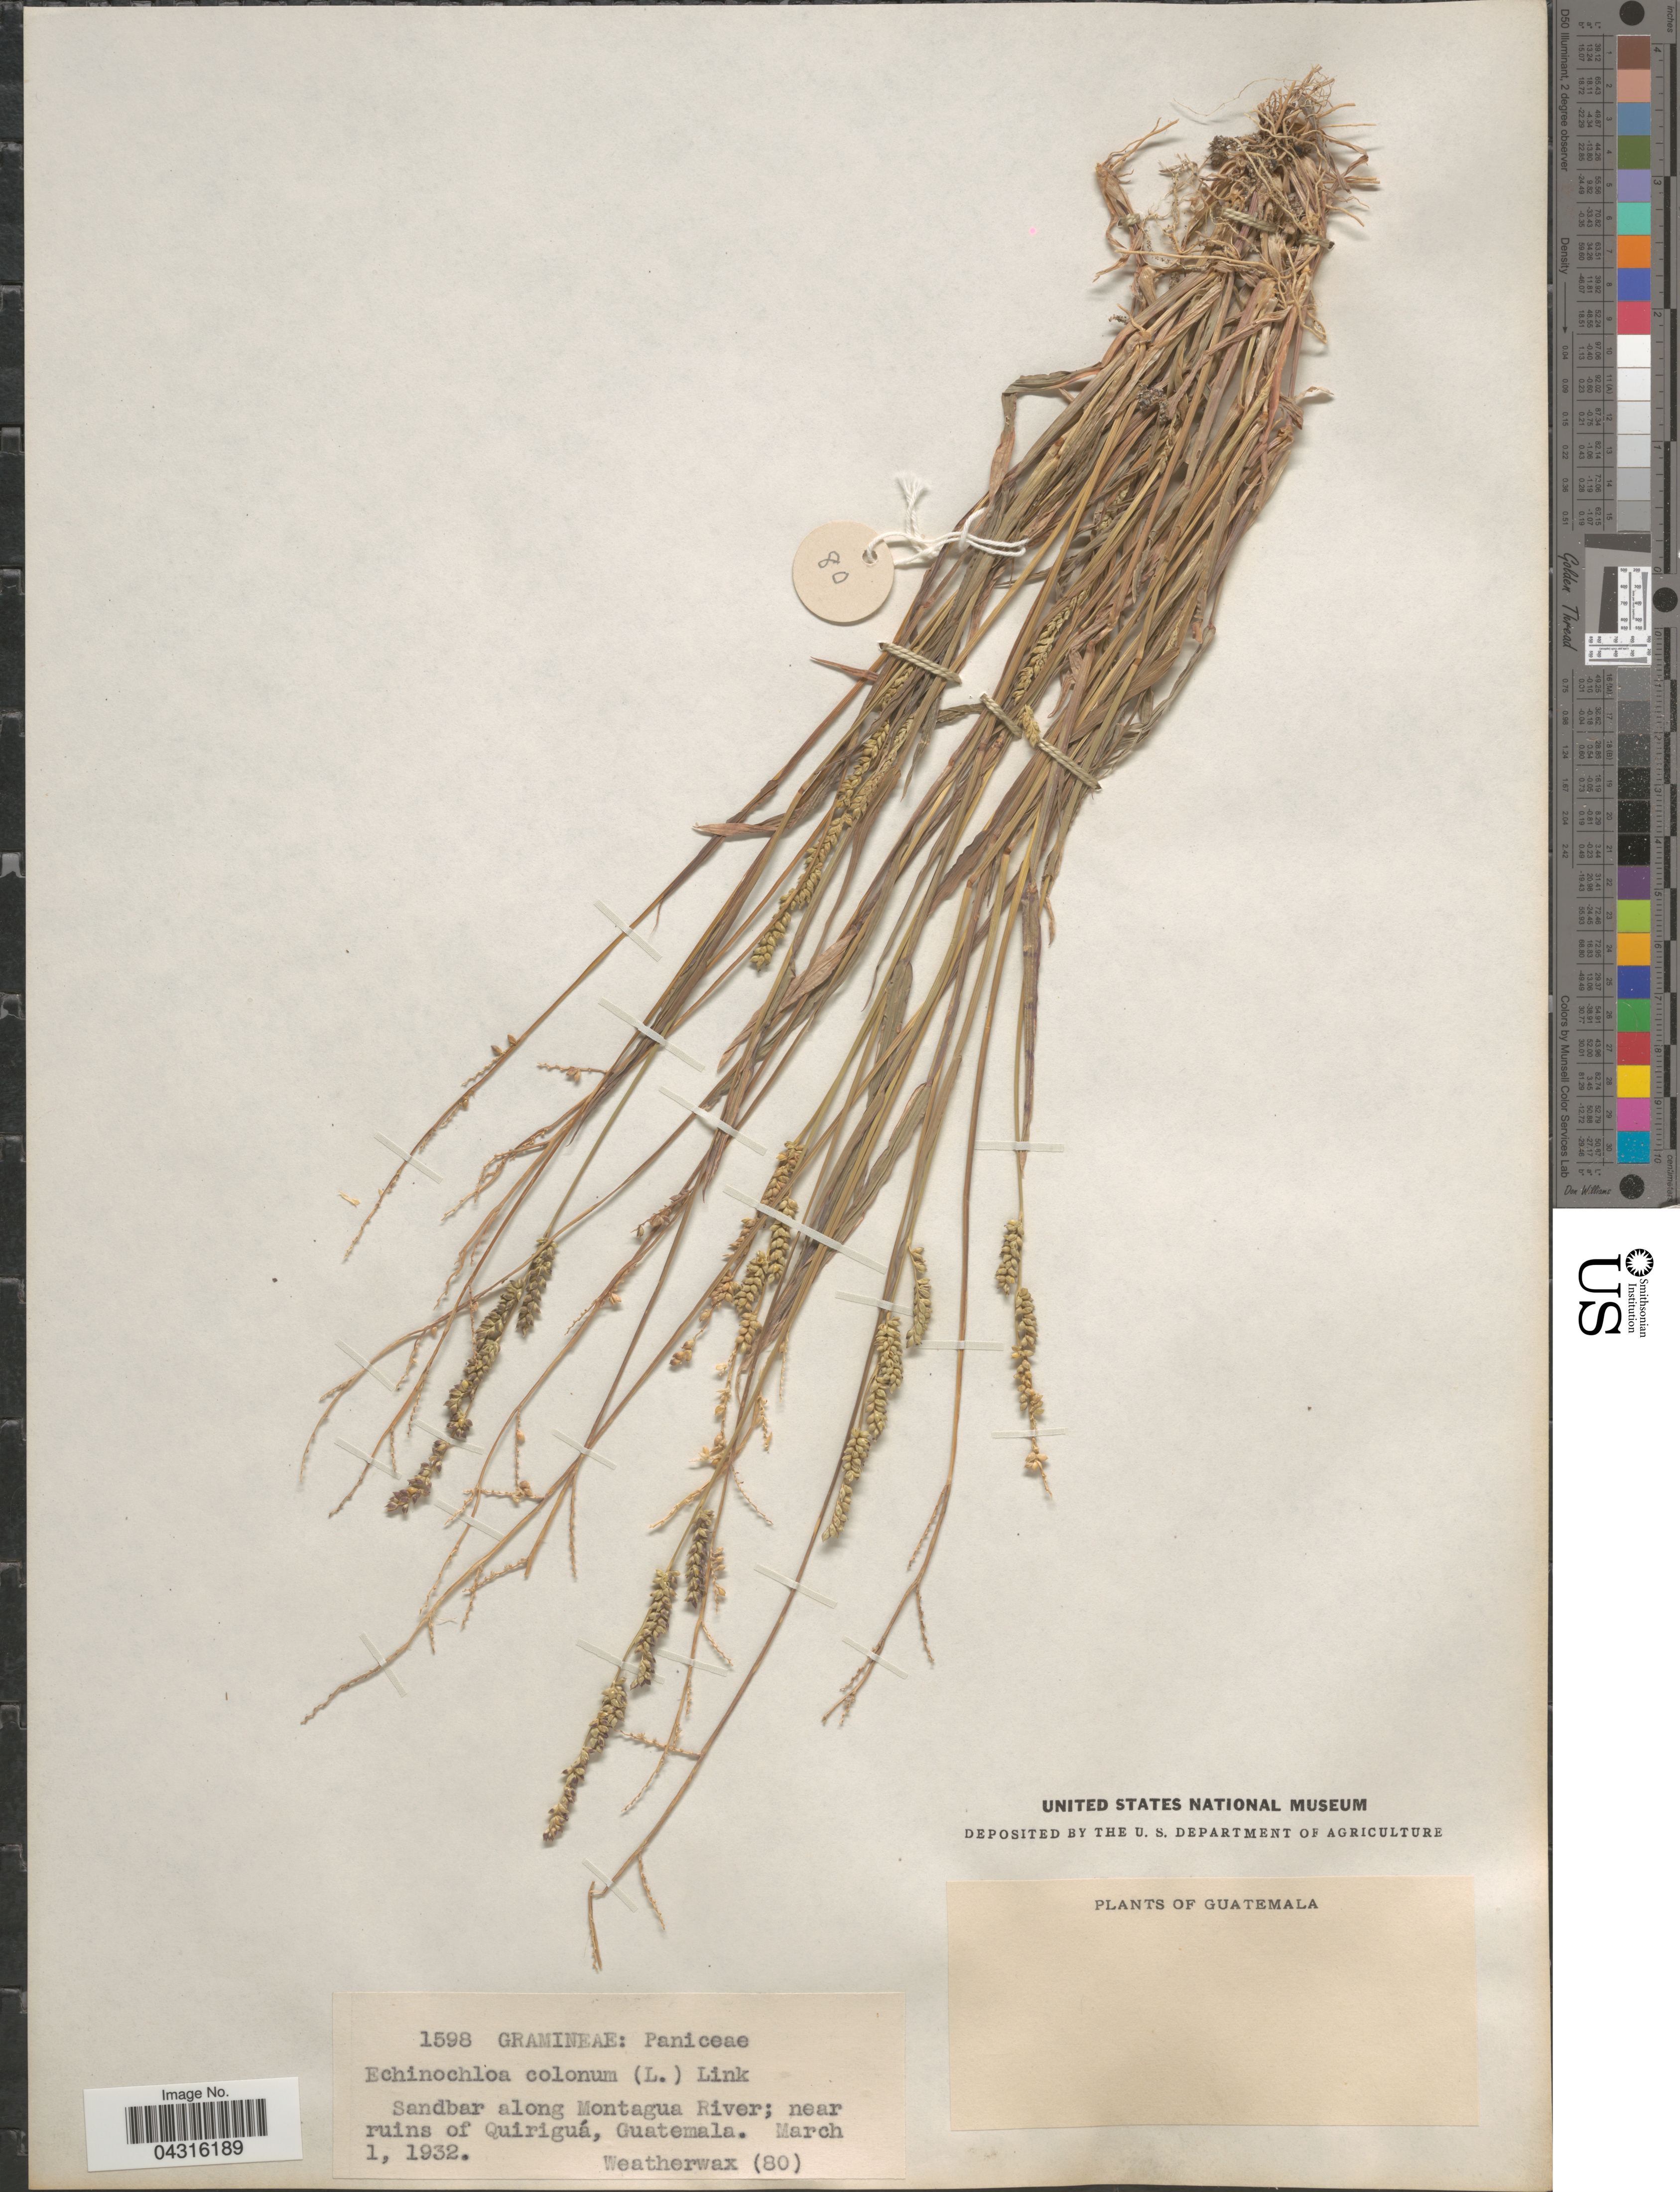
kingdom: Plantae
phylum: Tracheophyta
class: Liliopsida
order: Poales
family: Poaceae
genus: Echinochloa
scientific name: Echinochloa colona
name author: (L.) Link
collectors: -. Weatherwax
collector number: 80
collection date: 1932-03-01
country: Guatemala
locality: Sandbar along Montagua River; near ruins of Quiriguá.